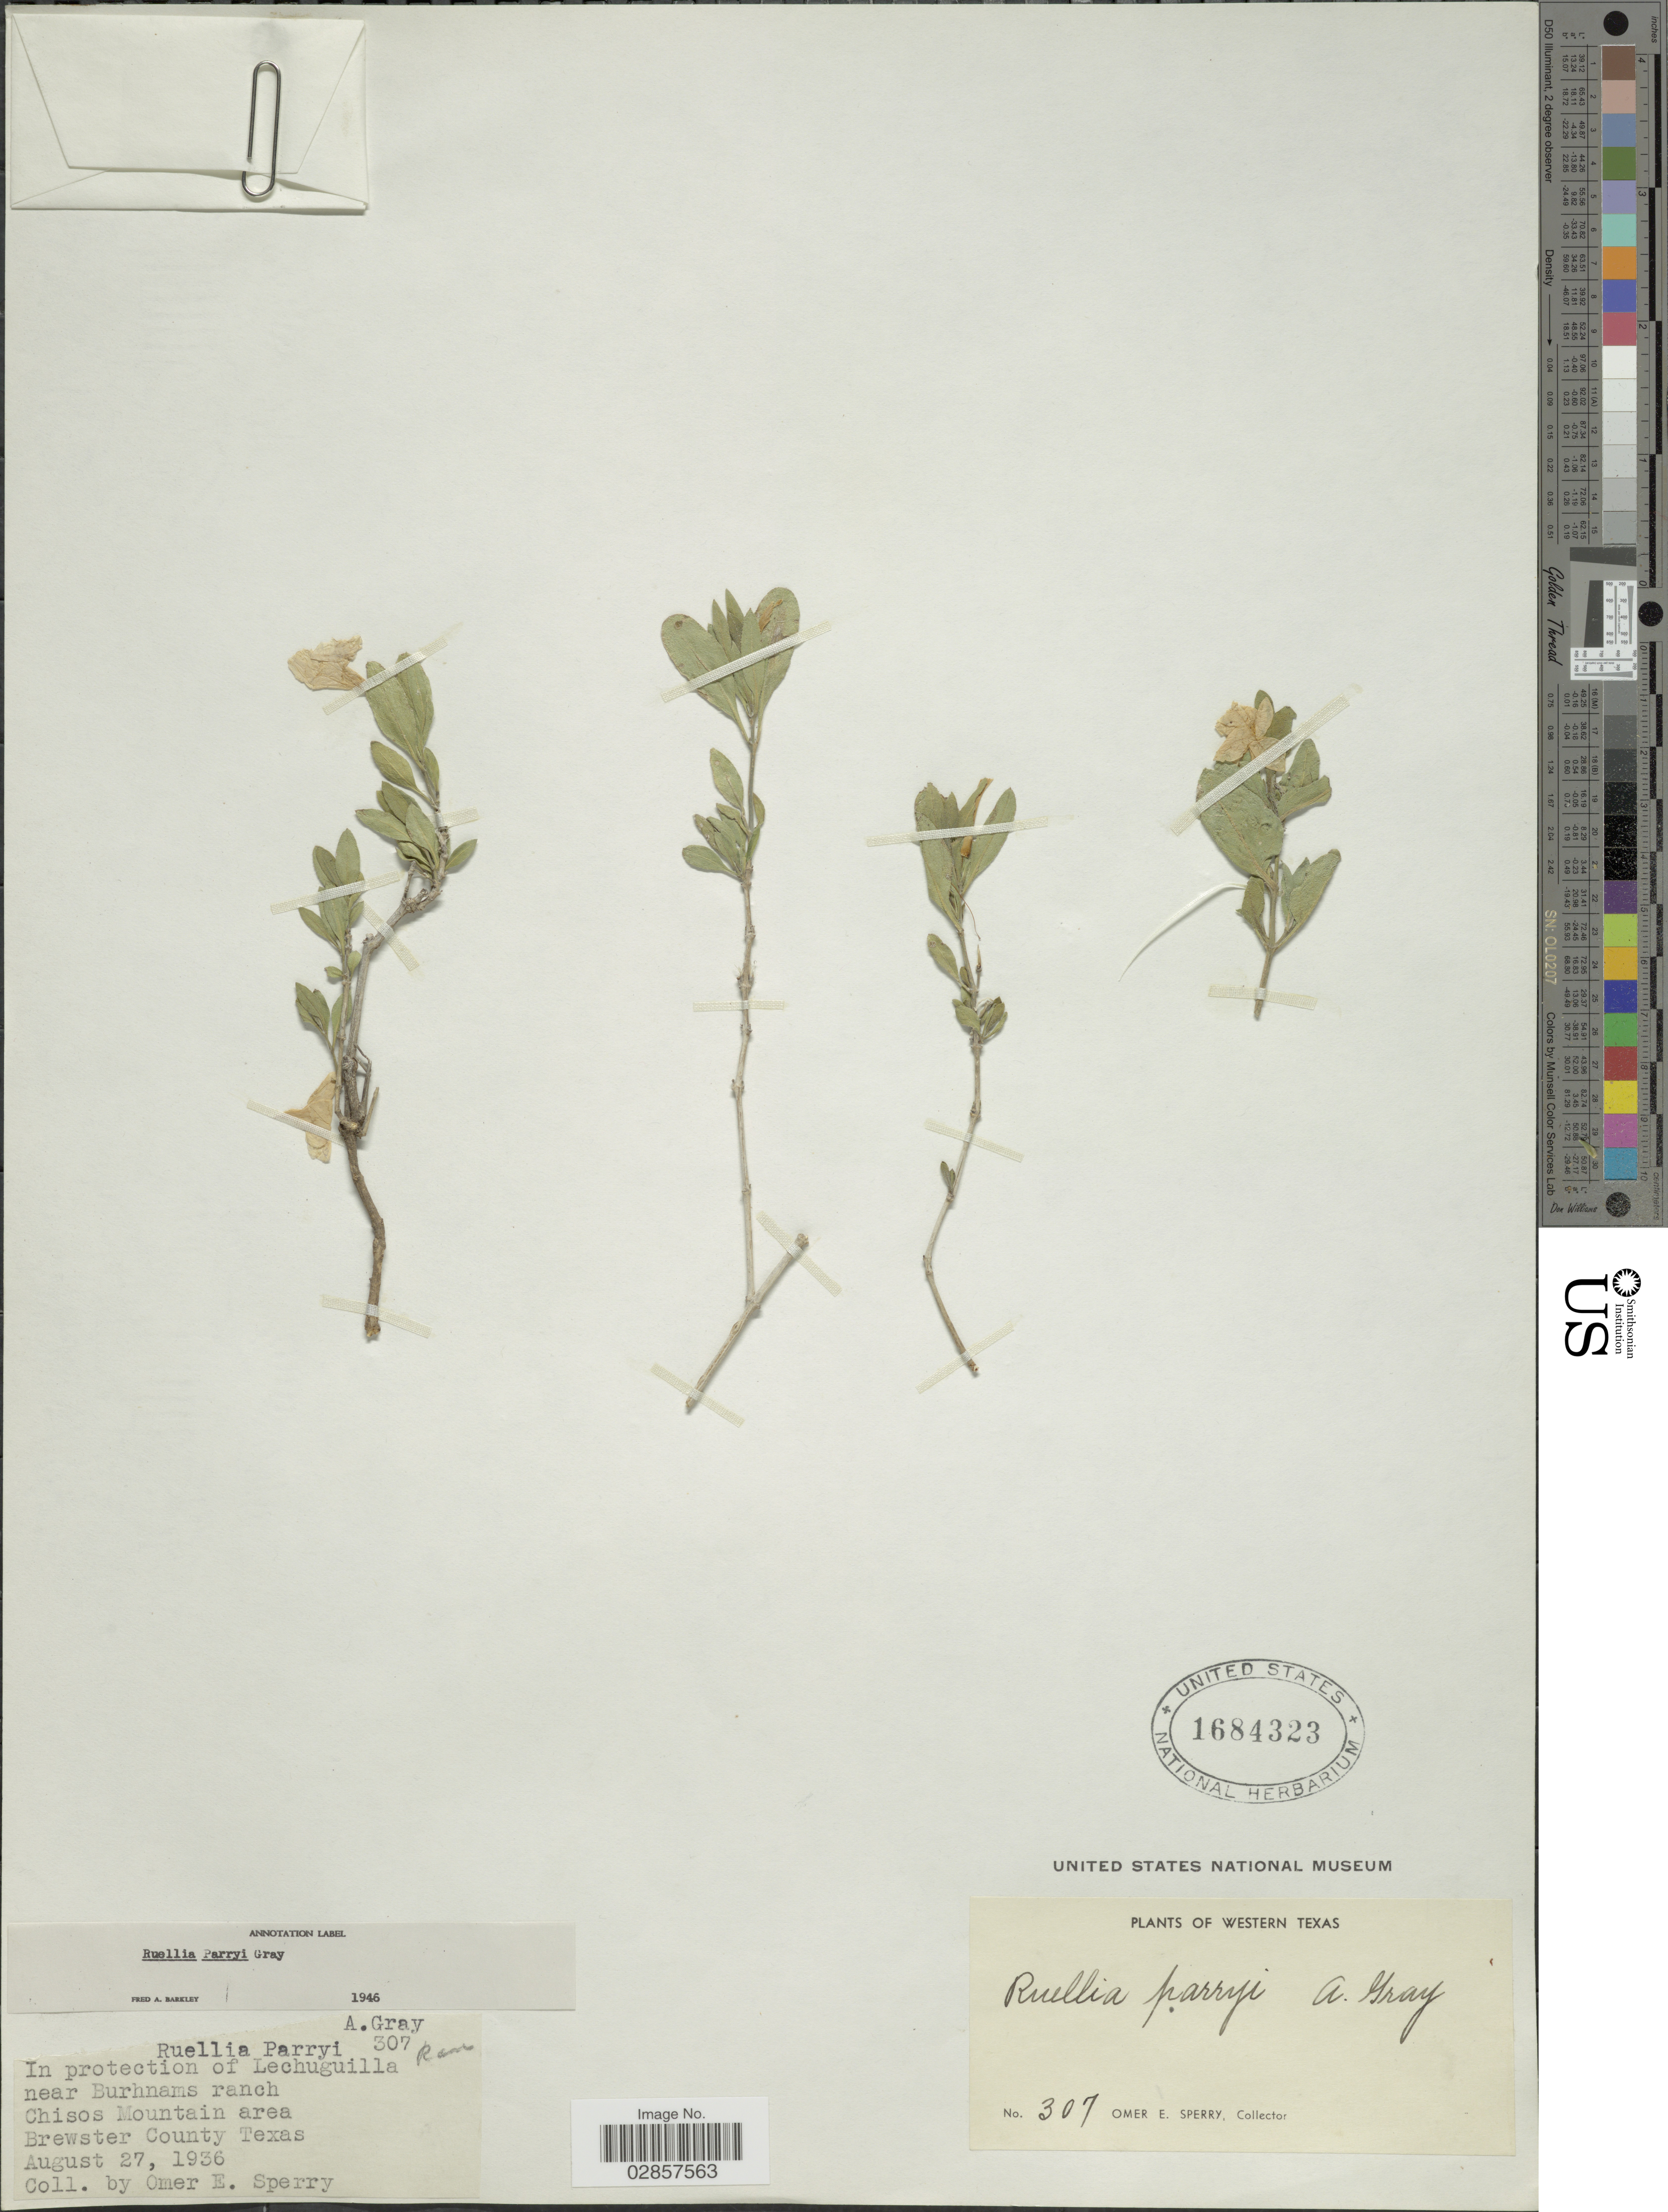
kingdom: Plantae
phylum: Tracheophyta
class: Magnoliopsida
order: Lamiales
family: Acanthaceae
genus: Ruellia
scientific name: Ruellia parryi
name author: A. Gray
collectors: O. E. Sperry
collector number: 307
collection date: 1936-08-27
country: United States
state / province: Texas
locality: In protection of Lechuguilla, near Burhnams ranch, Chisos Mountain area, Brewster County Texas, Western Texas.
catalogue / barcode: US 1684323